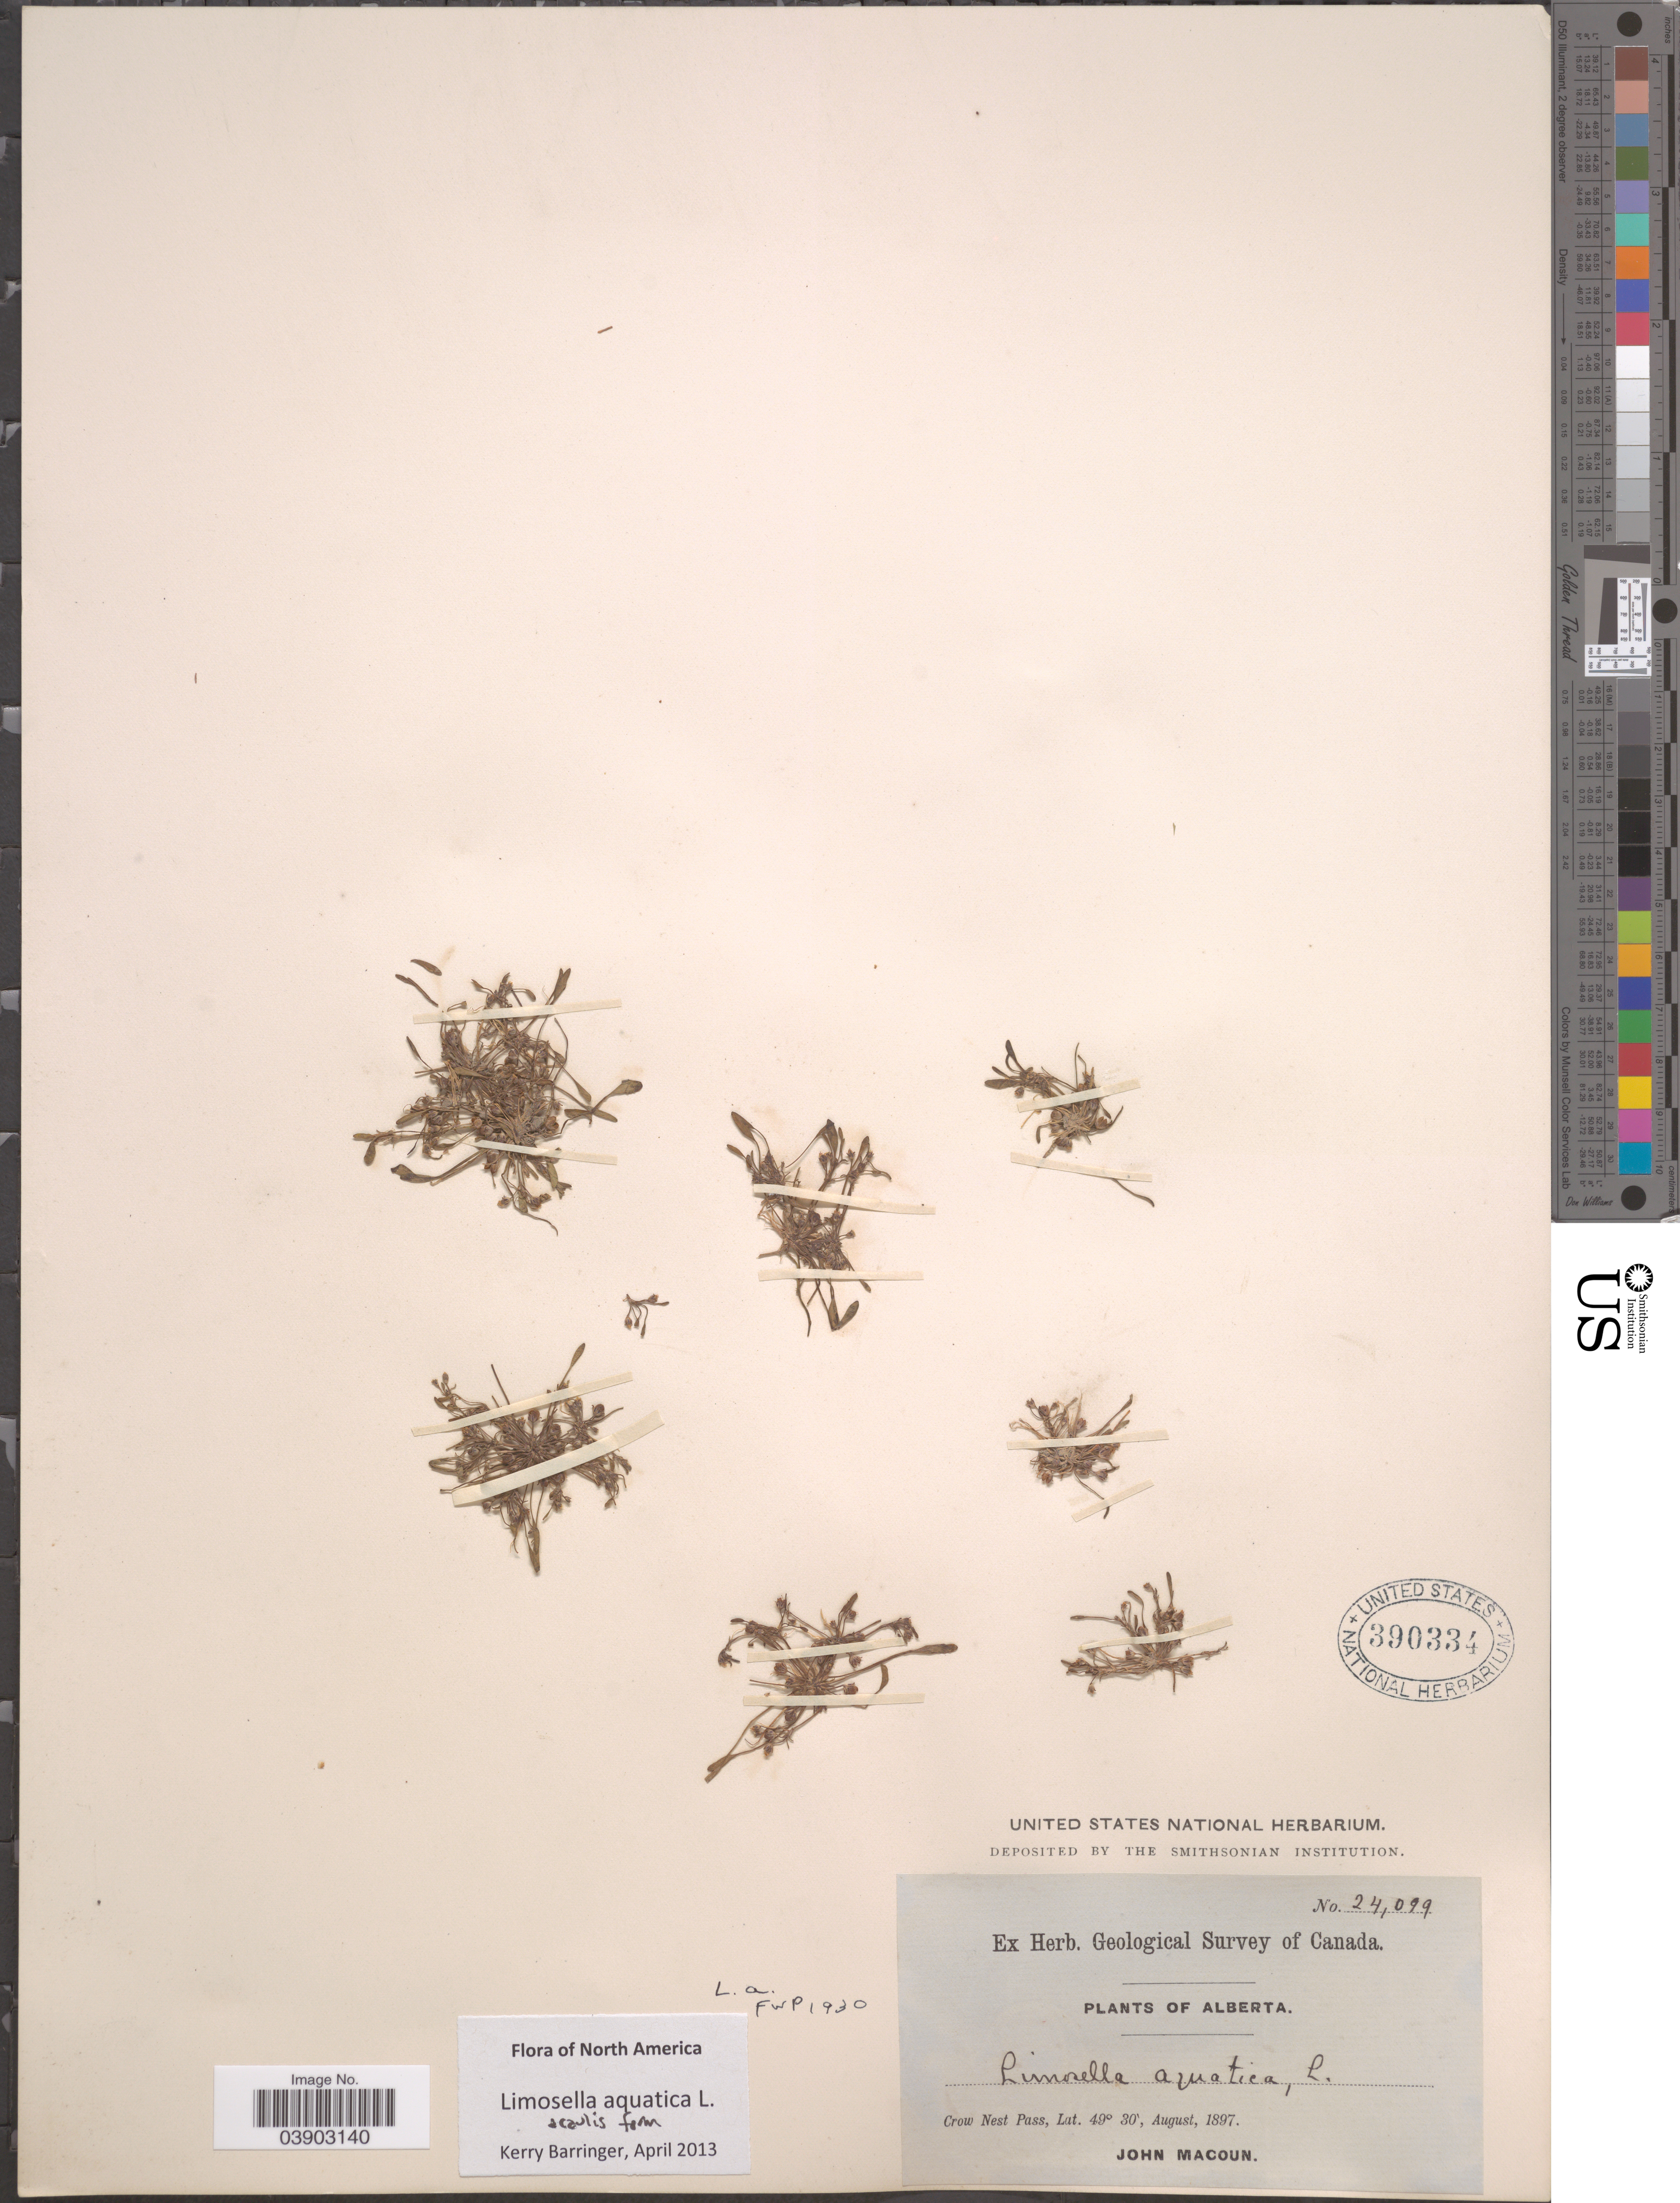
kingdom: Plantae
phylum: Tracheophyta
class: Magnoliopsida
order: Lamiales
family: Scrophulariaceae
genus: Limosella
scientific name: Limosella aquatica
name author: L.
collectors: J. Macoun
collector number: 24099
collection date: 1897-08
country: Canada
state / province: Alberta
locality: Crow Nest Pass.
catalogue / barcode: US 390334